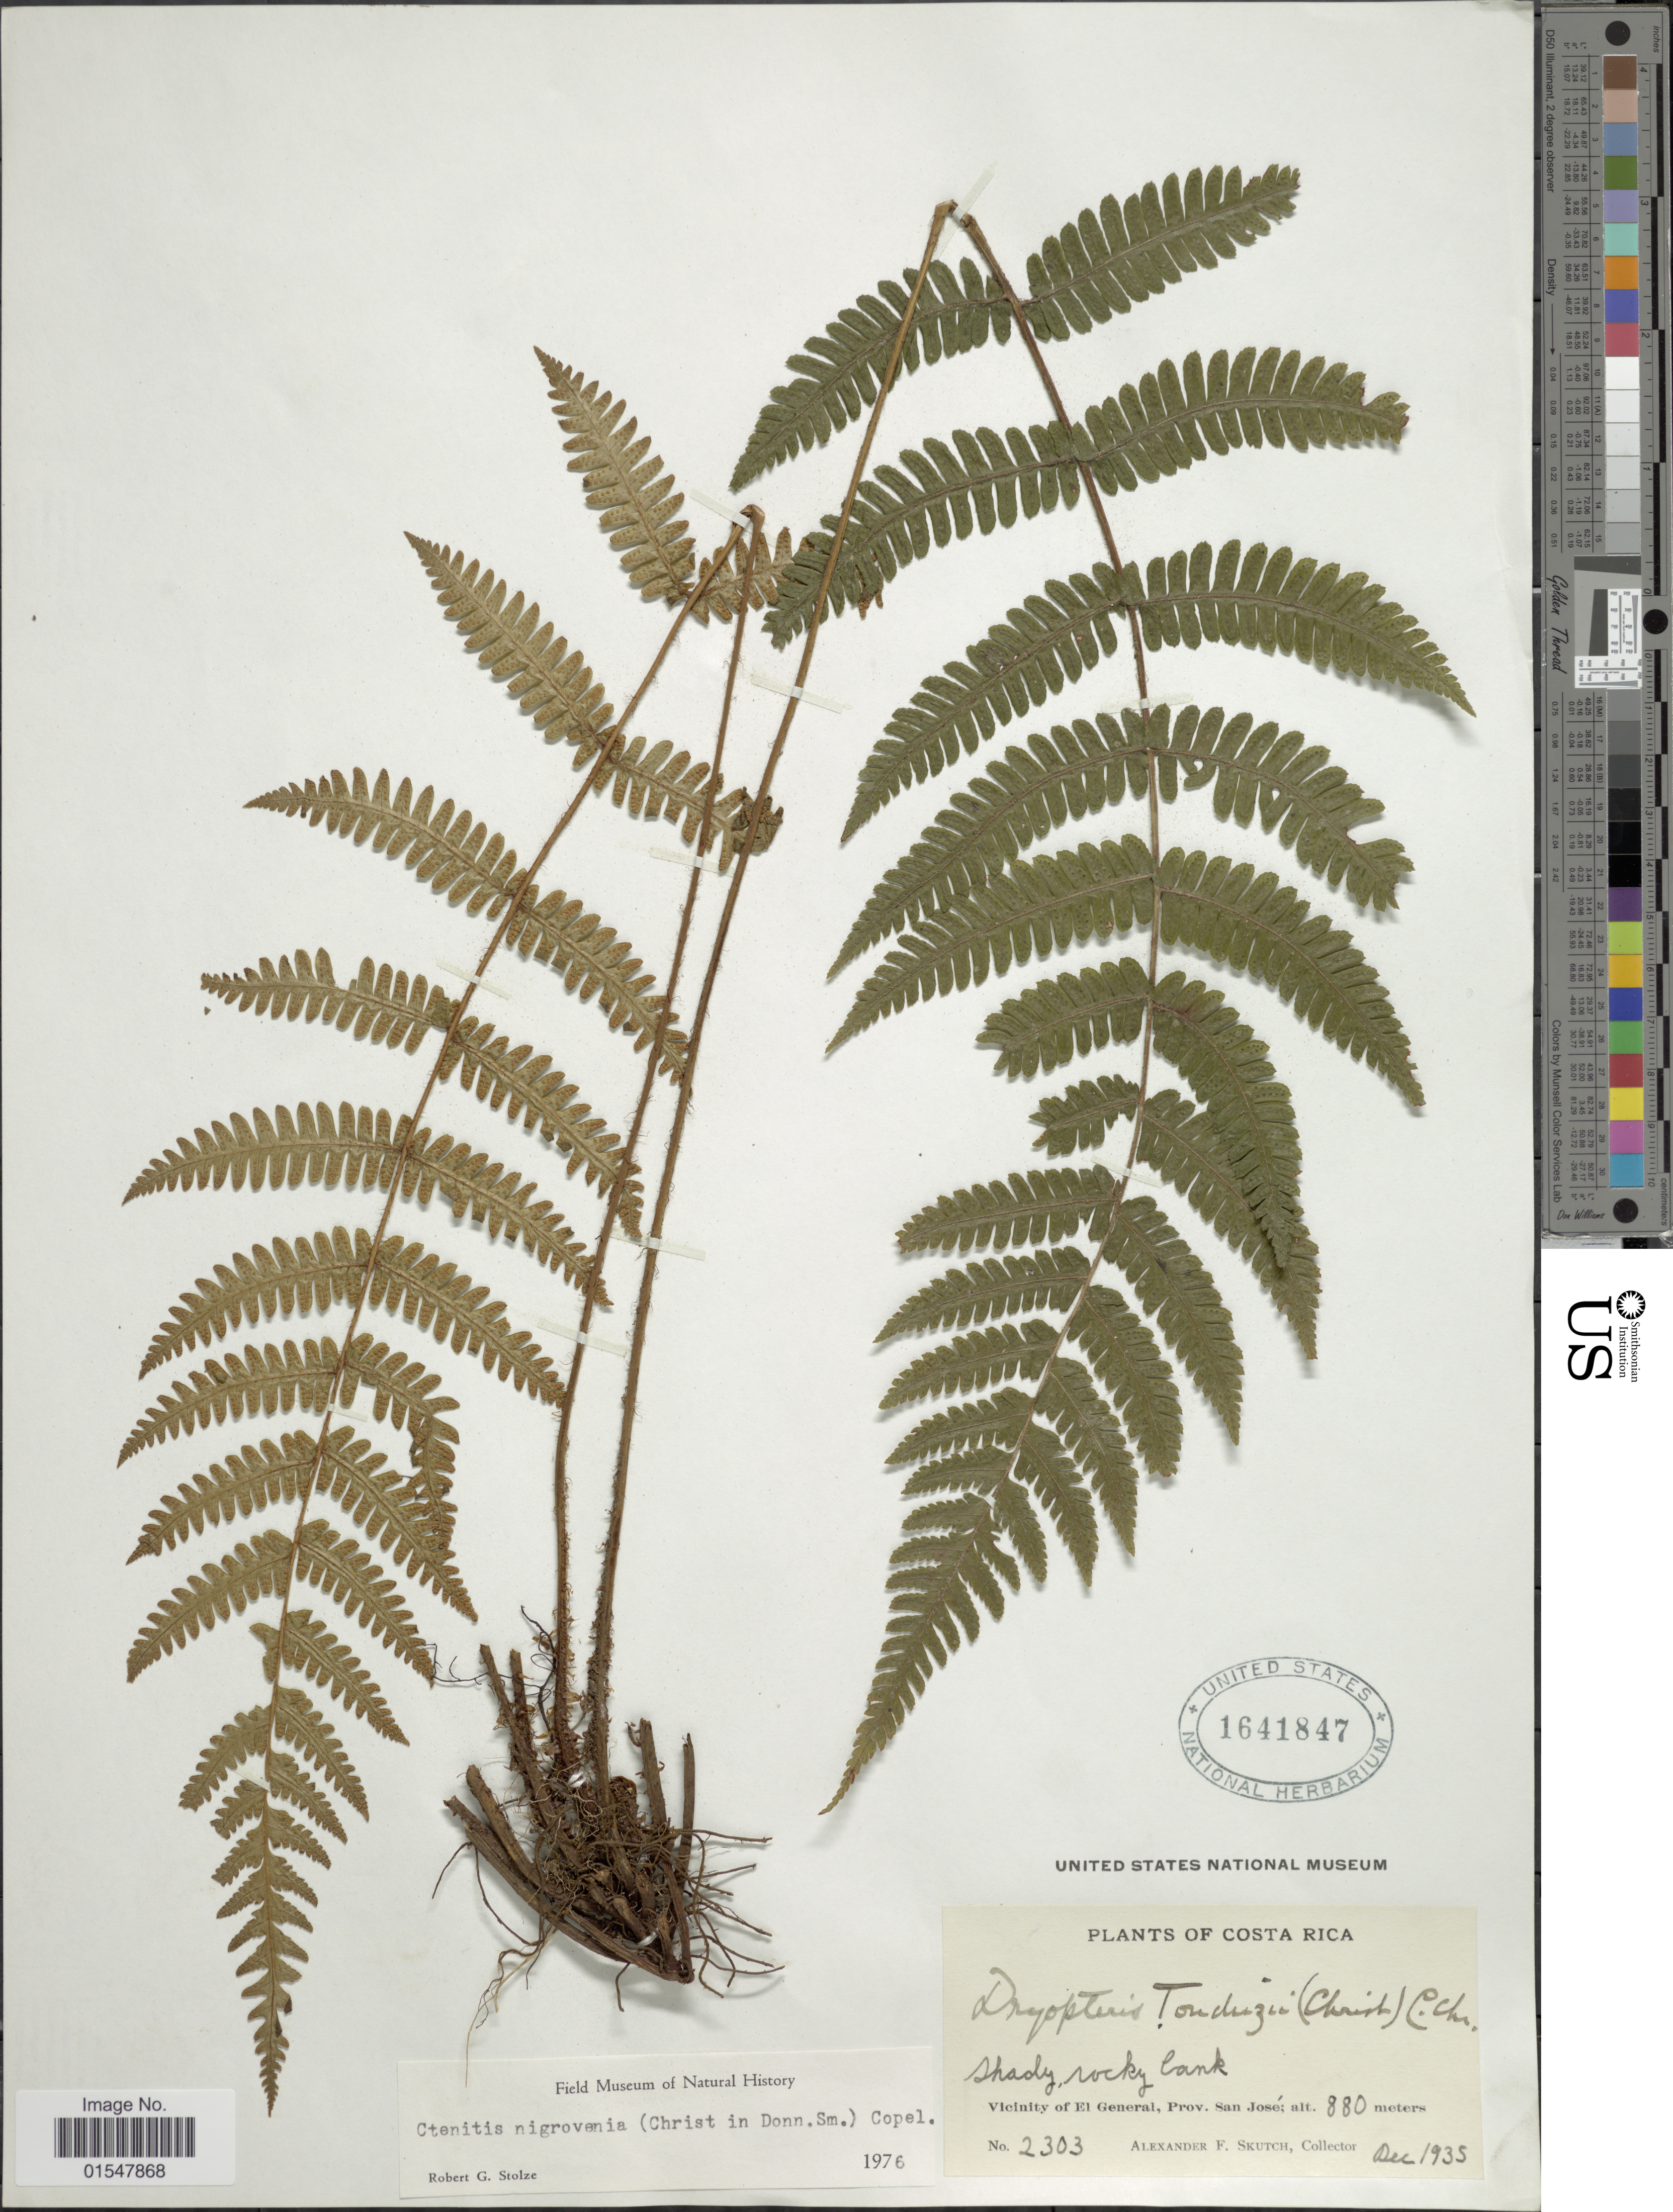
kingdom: Plantae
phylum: Tracheophyta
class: Polypodiopsida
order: Polypodiales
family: Dryopteridaceae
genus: Ctenitis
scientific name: Ctenitis nigrovenia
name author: (Christ) Copel.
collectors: A. F. Skutch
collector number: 2303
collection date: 1935-12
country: Costa Rica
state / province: San José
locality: Costa Rica, San José. Vicinity of El General, Prov. San José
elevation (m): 880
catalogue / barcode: US 1641847